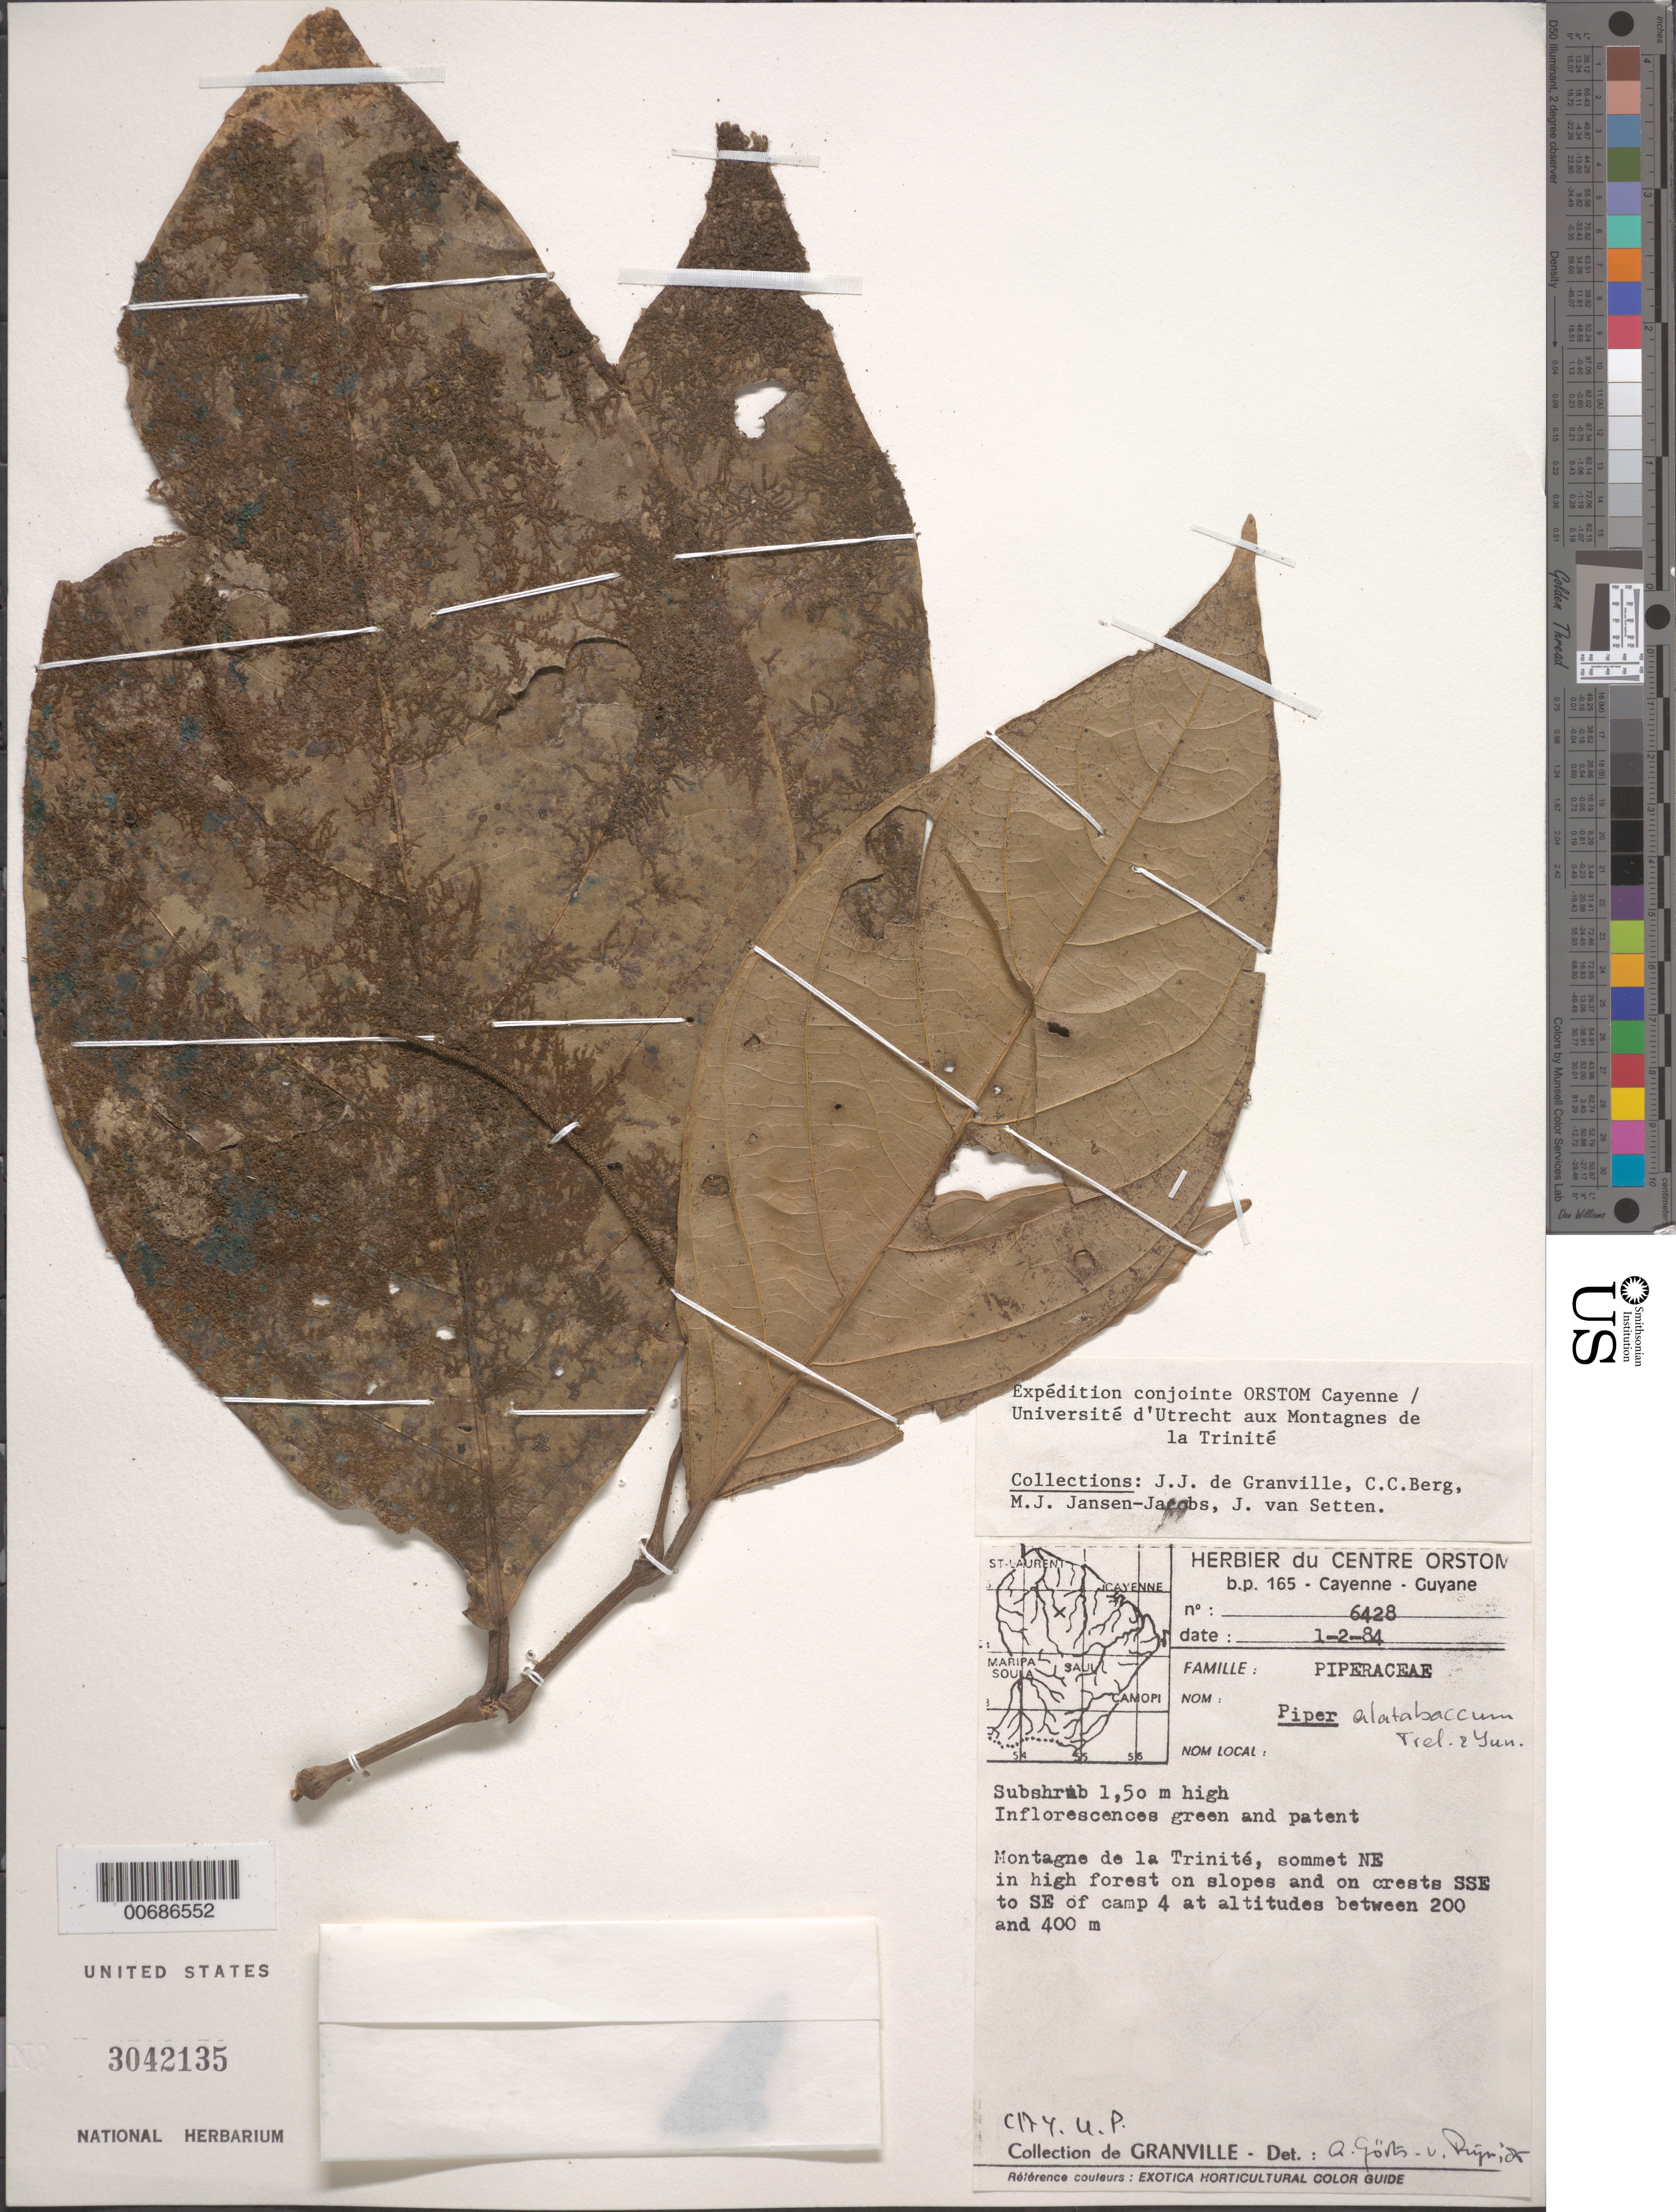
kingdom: Plantae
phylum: Tracheophyta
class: Magnoliopsida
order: Piperales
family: Piperaceae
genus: Piper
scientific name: Piper alatabaccum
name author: Trel. & Yunck.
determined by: Görts-van Rijn, A. R. A.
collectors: J.-J. de Granville, C. C. Berg, M. J. Jansen-Jacobs & J. van Setten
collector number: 6428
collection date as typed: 1-Feb-84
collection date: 1984-02-01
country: French Guiana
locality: Montagnes de la Trinité, sommet NE, SSE to SE of camp 4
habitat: High forest on slopes and on crests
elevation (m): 200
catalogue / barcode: US 3042135